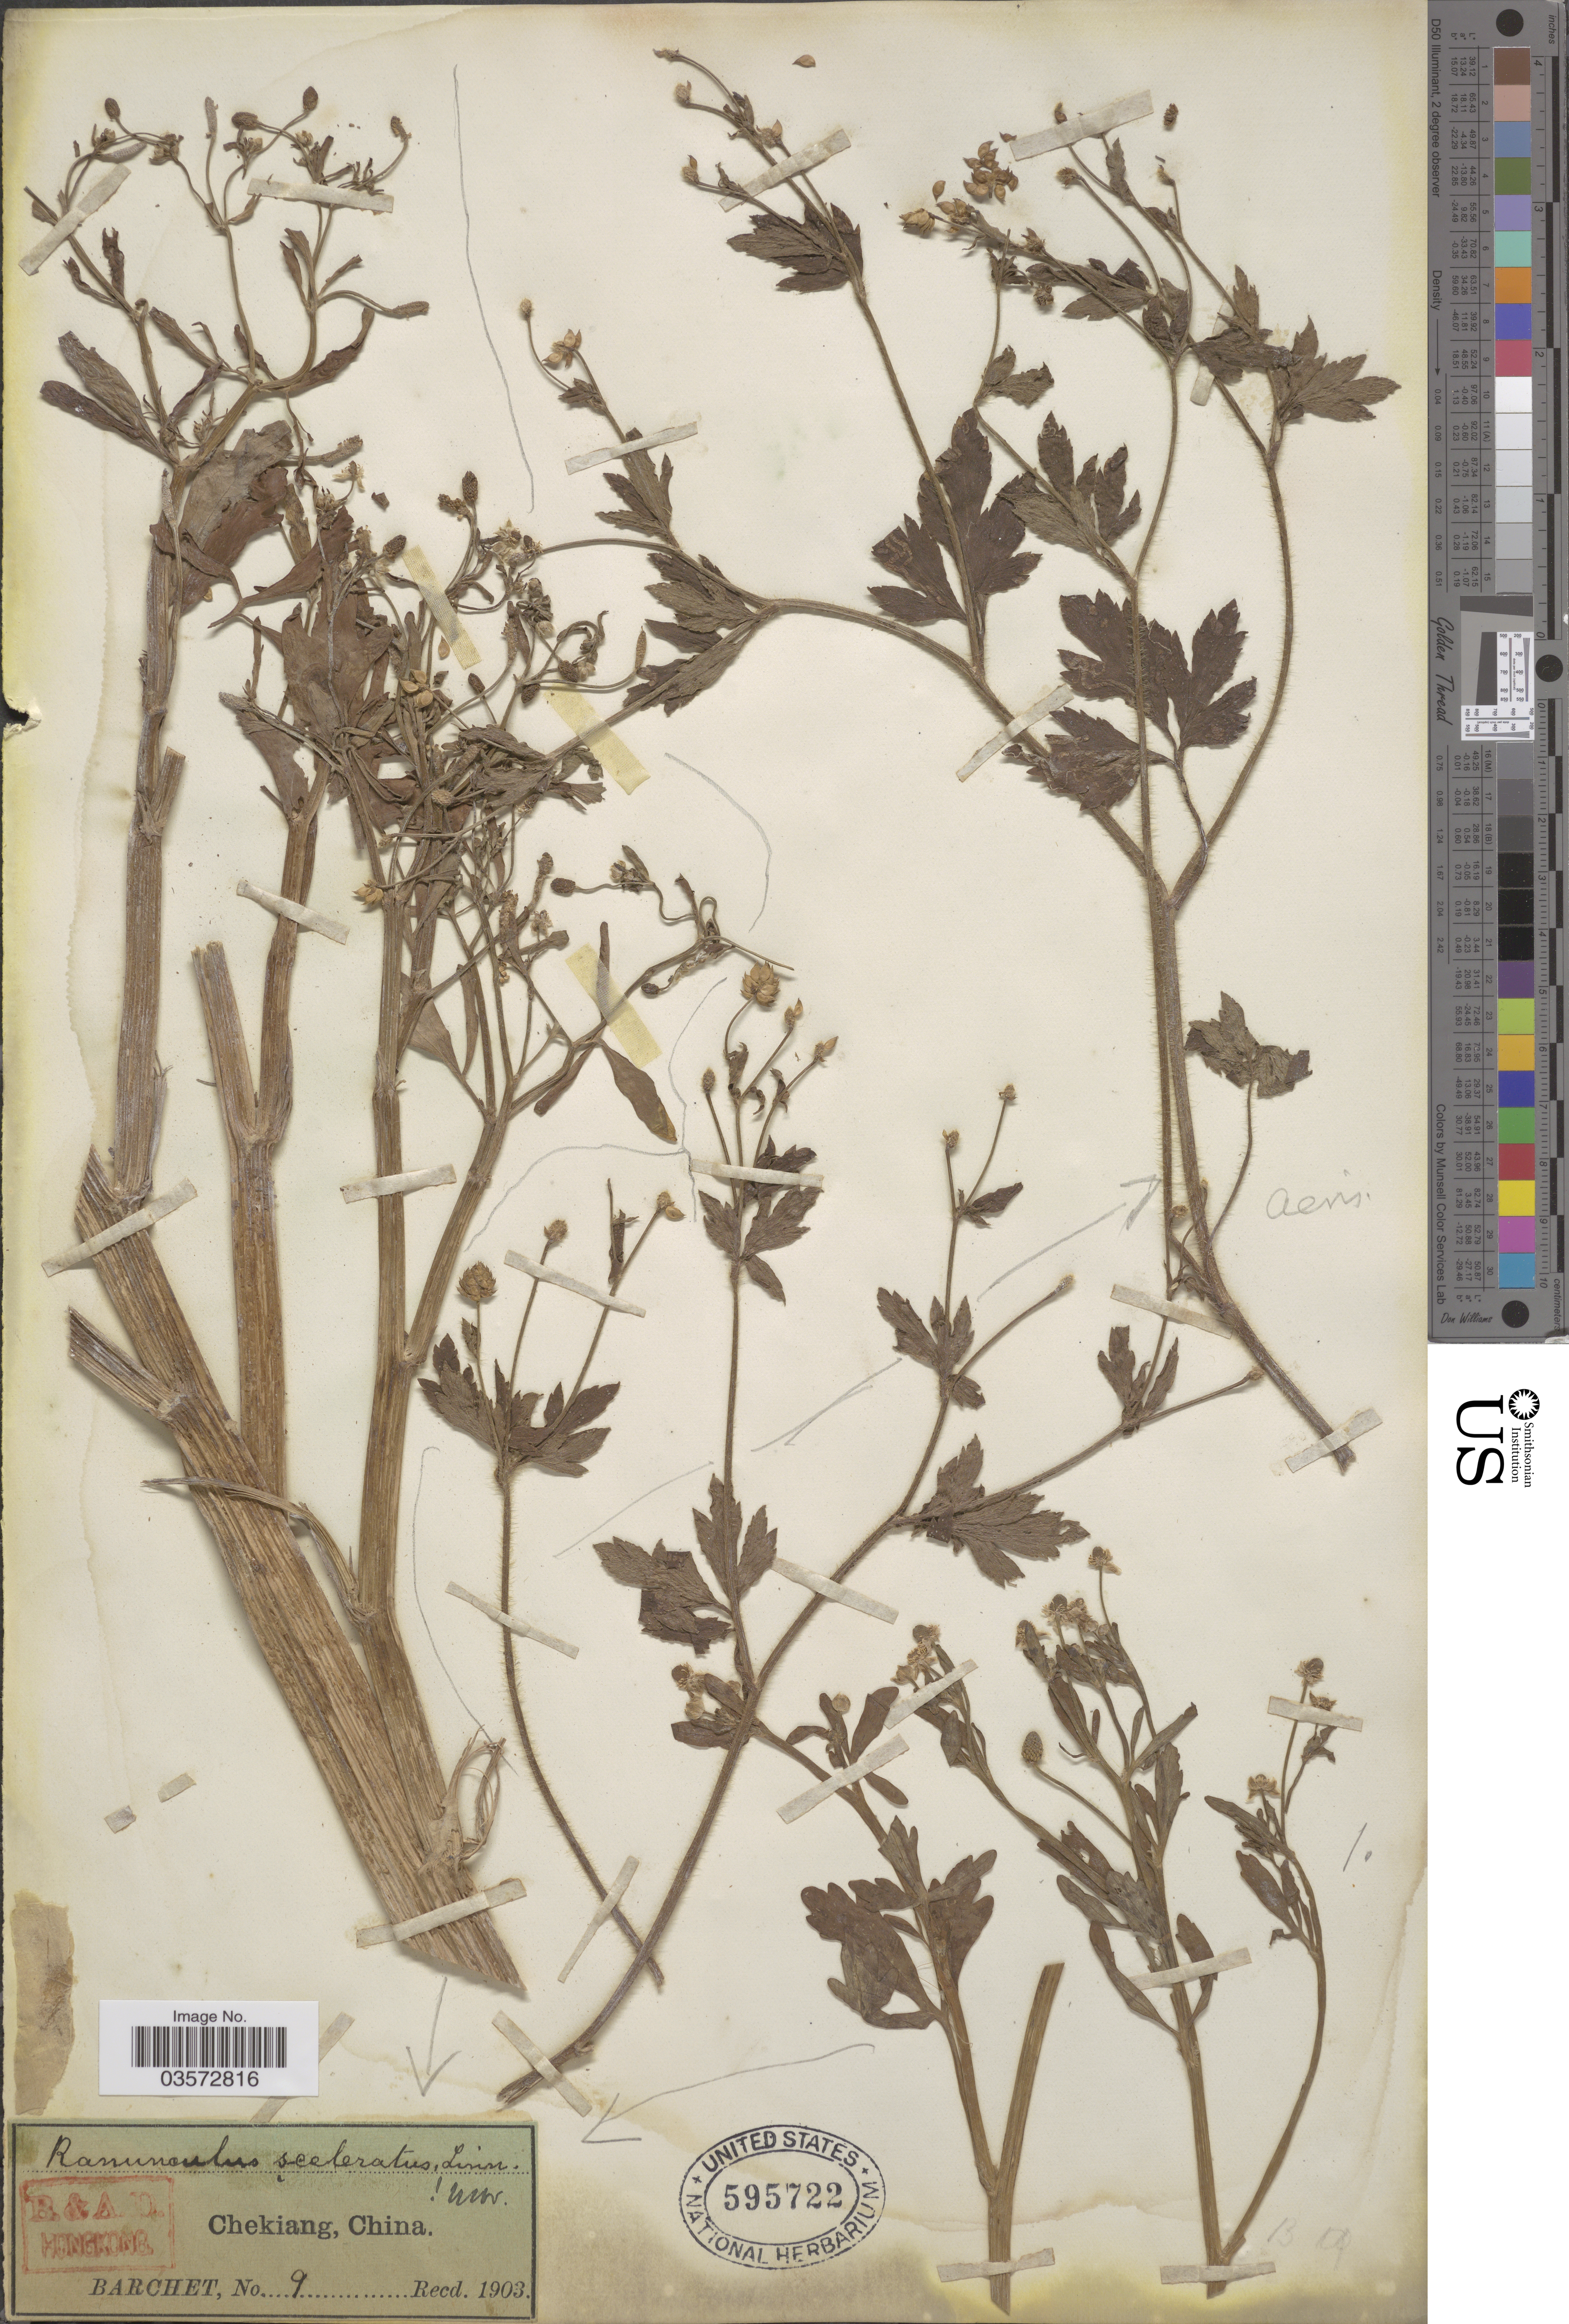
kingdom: Plantae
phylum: Tracheophyta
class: Magnoliopsida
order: Ranunculales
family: Ranunculaceae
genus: Ranunculus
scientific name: Ranunculus sceleratus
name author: L.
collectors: Barchet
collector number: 9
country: China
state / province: Zhejiang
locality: Chekiang.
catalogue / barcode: US 595722